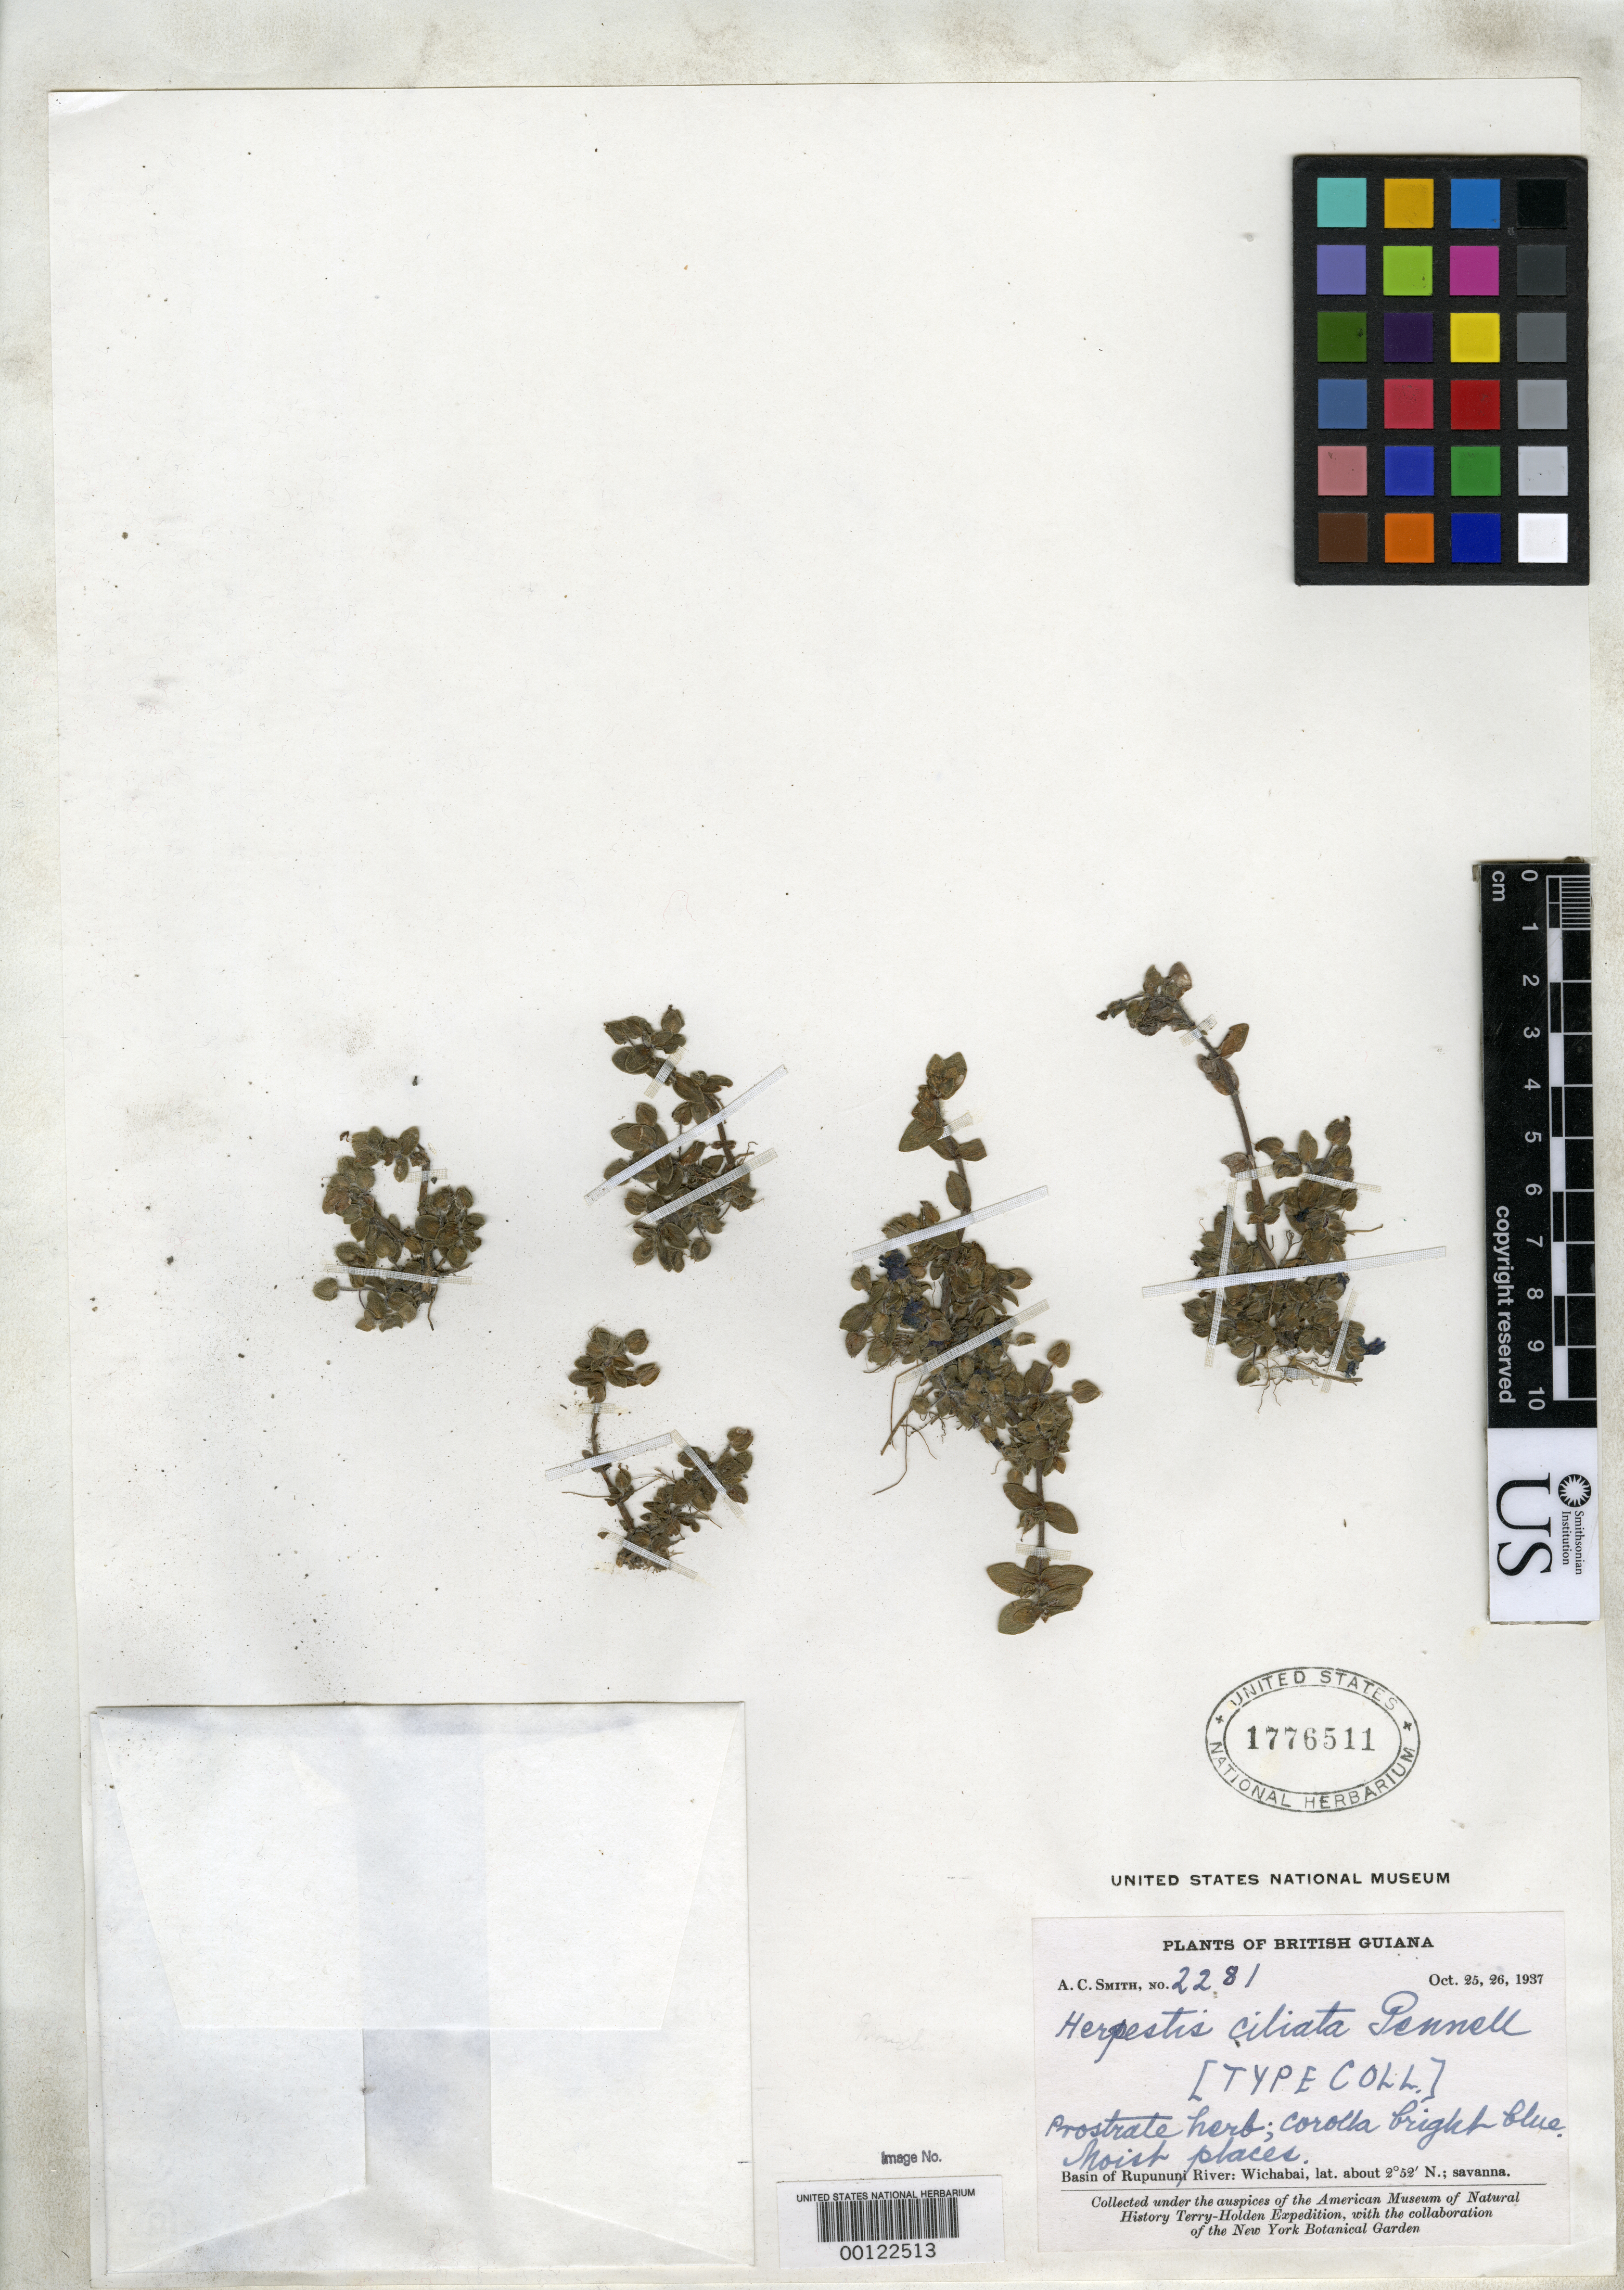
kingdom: Plantae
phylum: Tracheophyta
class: Magnoliopsida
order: Lamiales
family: Plantaginaceae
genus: Herpestis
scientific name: Herpestis ciliata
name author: Pennell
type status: Isotype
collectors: A. C. Smith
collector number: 2281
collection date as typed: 25 Oct 1937 and 26 Oct 1937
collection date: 1937-10-25,1937-10-26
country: Guyana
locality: Basin of Rupununi River, Wichabai.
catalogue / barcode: US 1776511